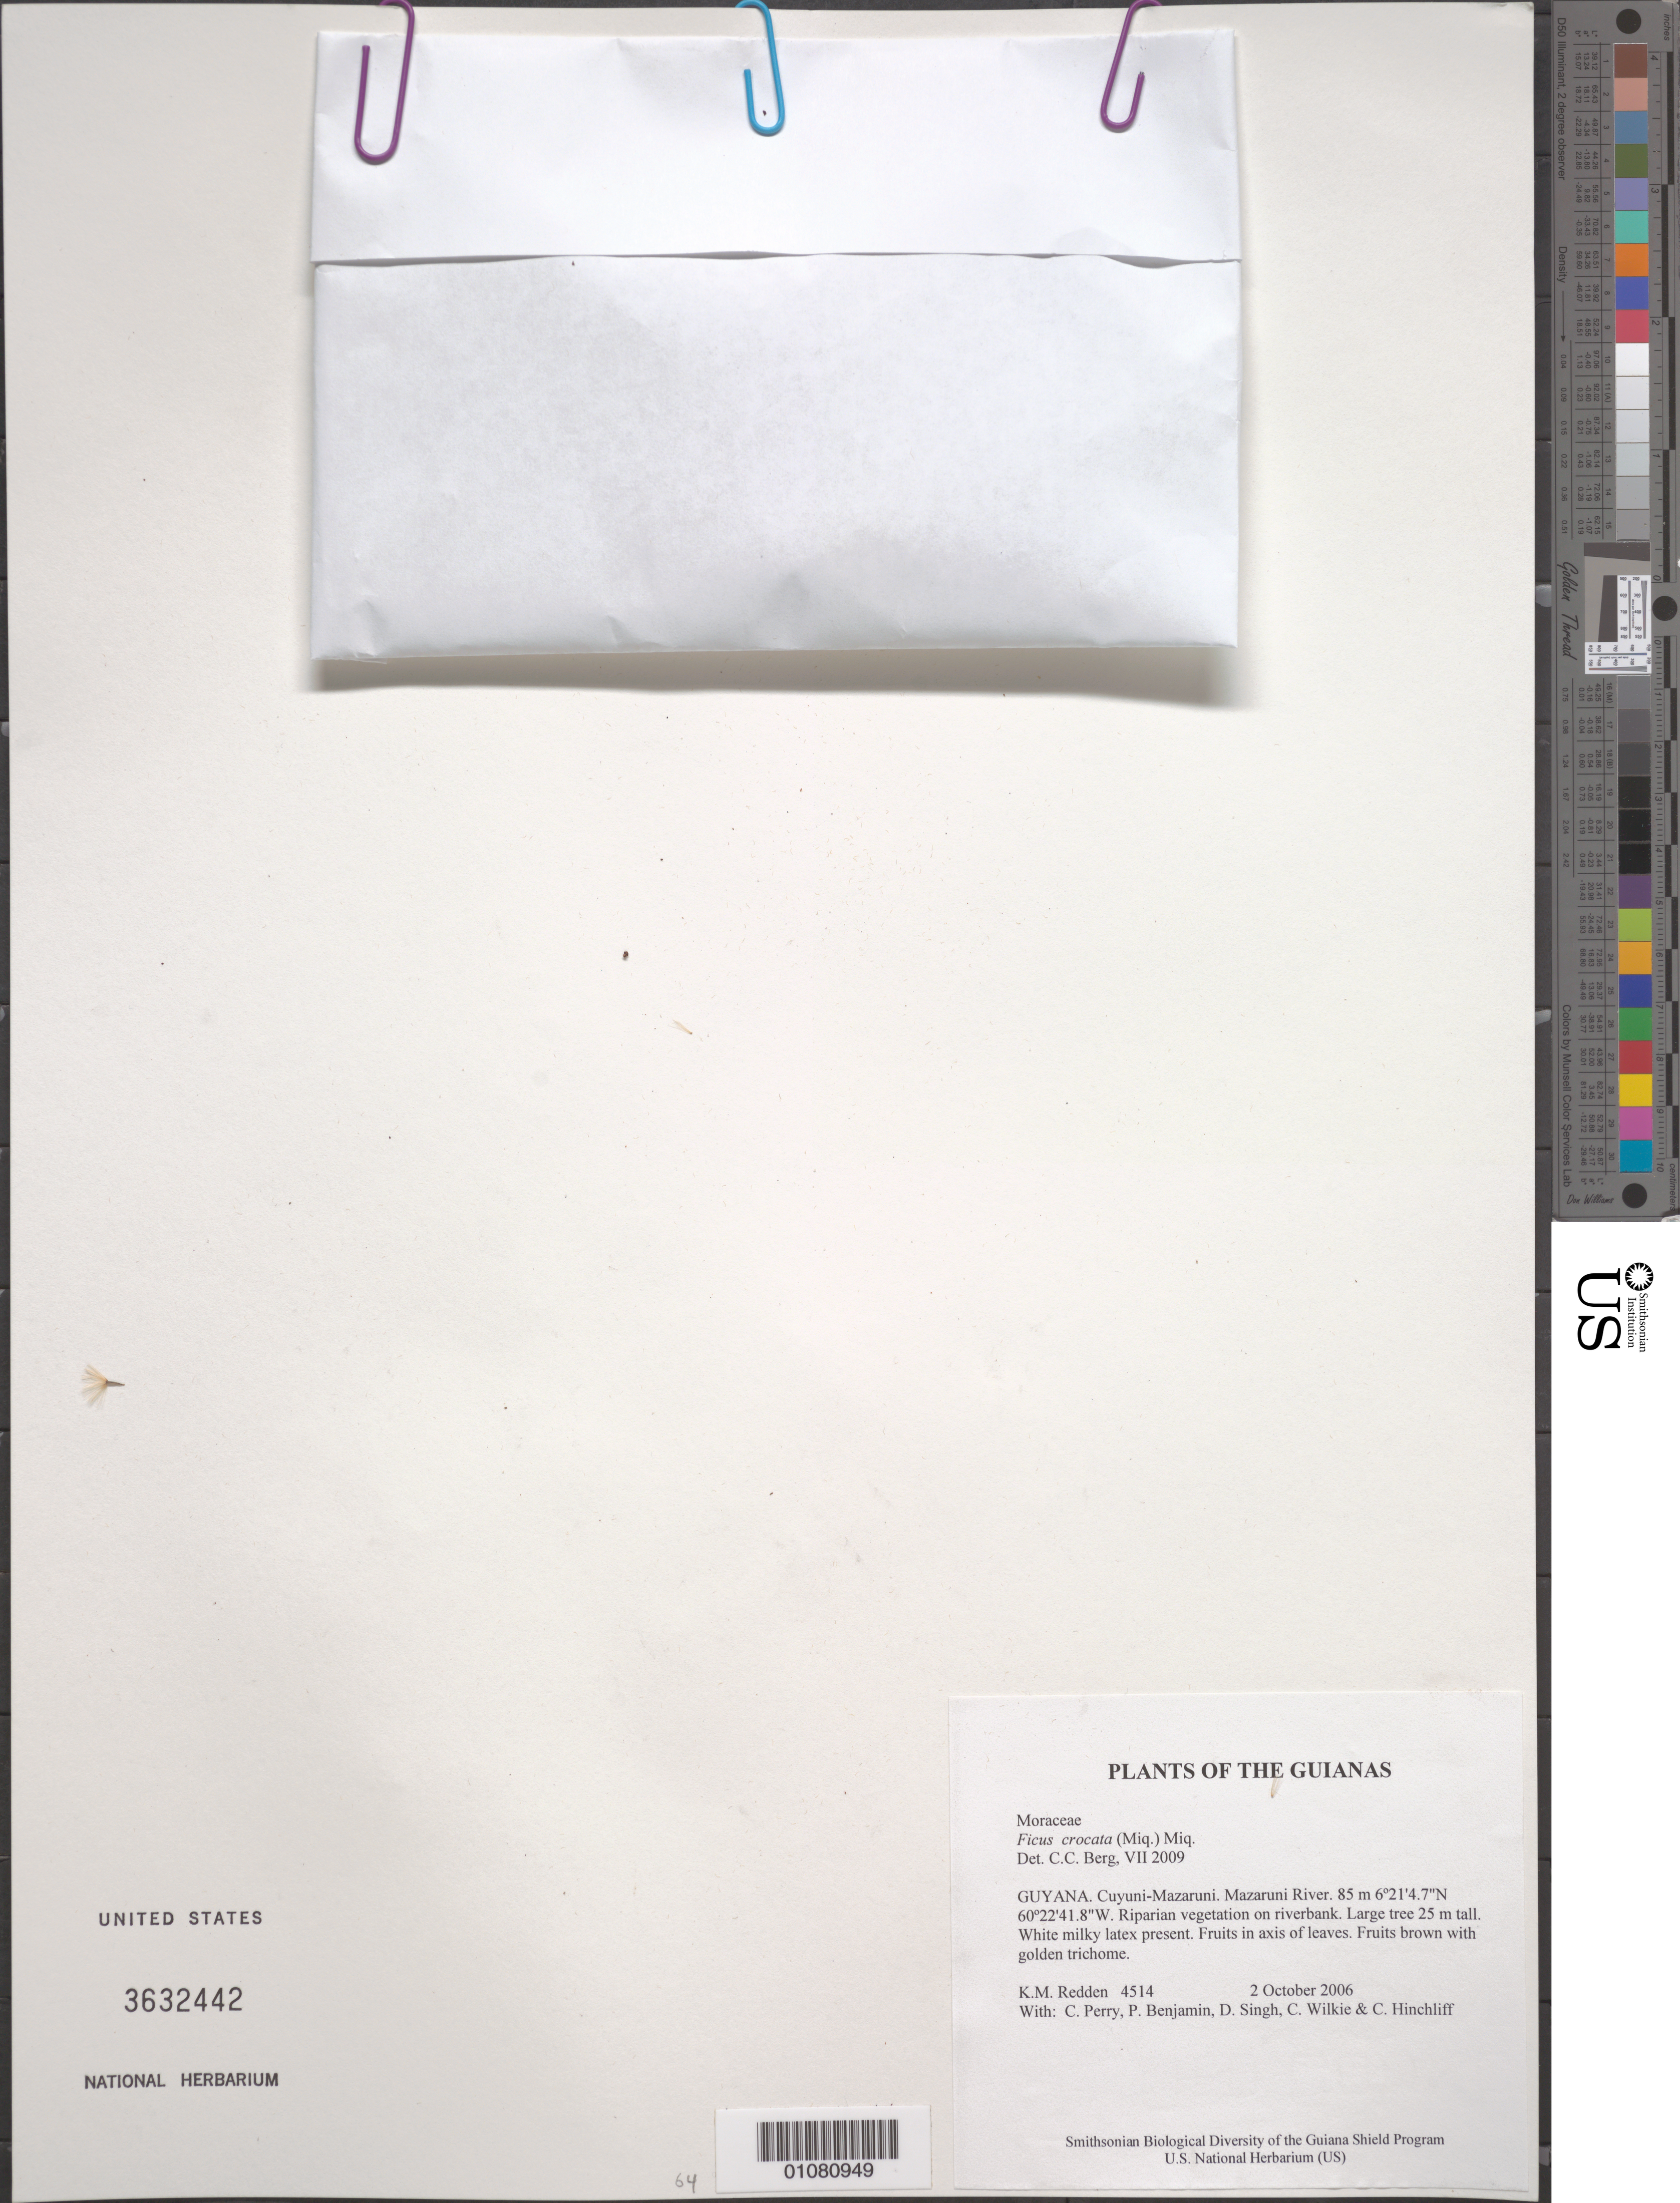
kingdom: Plantae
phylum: Tracheophyta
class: Magnoliopsida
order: Rosales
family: Moraceae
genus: Ficus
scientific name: Ficus crocata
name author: (Miq.) Miq.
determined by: Berg, C. C.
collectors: K. M. Redden, C. Perry, P. Benjamin, D. Singh, C. Wilkie & C. E. Hinchliff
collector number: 4514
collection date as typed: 2 October 2006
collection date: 2006-10-02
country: Guyana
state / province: Cuyuni-Mazaruni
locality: Mazaruni River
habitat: Riparian vegetation on riverbank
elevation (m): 85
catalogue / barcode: US 3632442